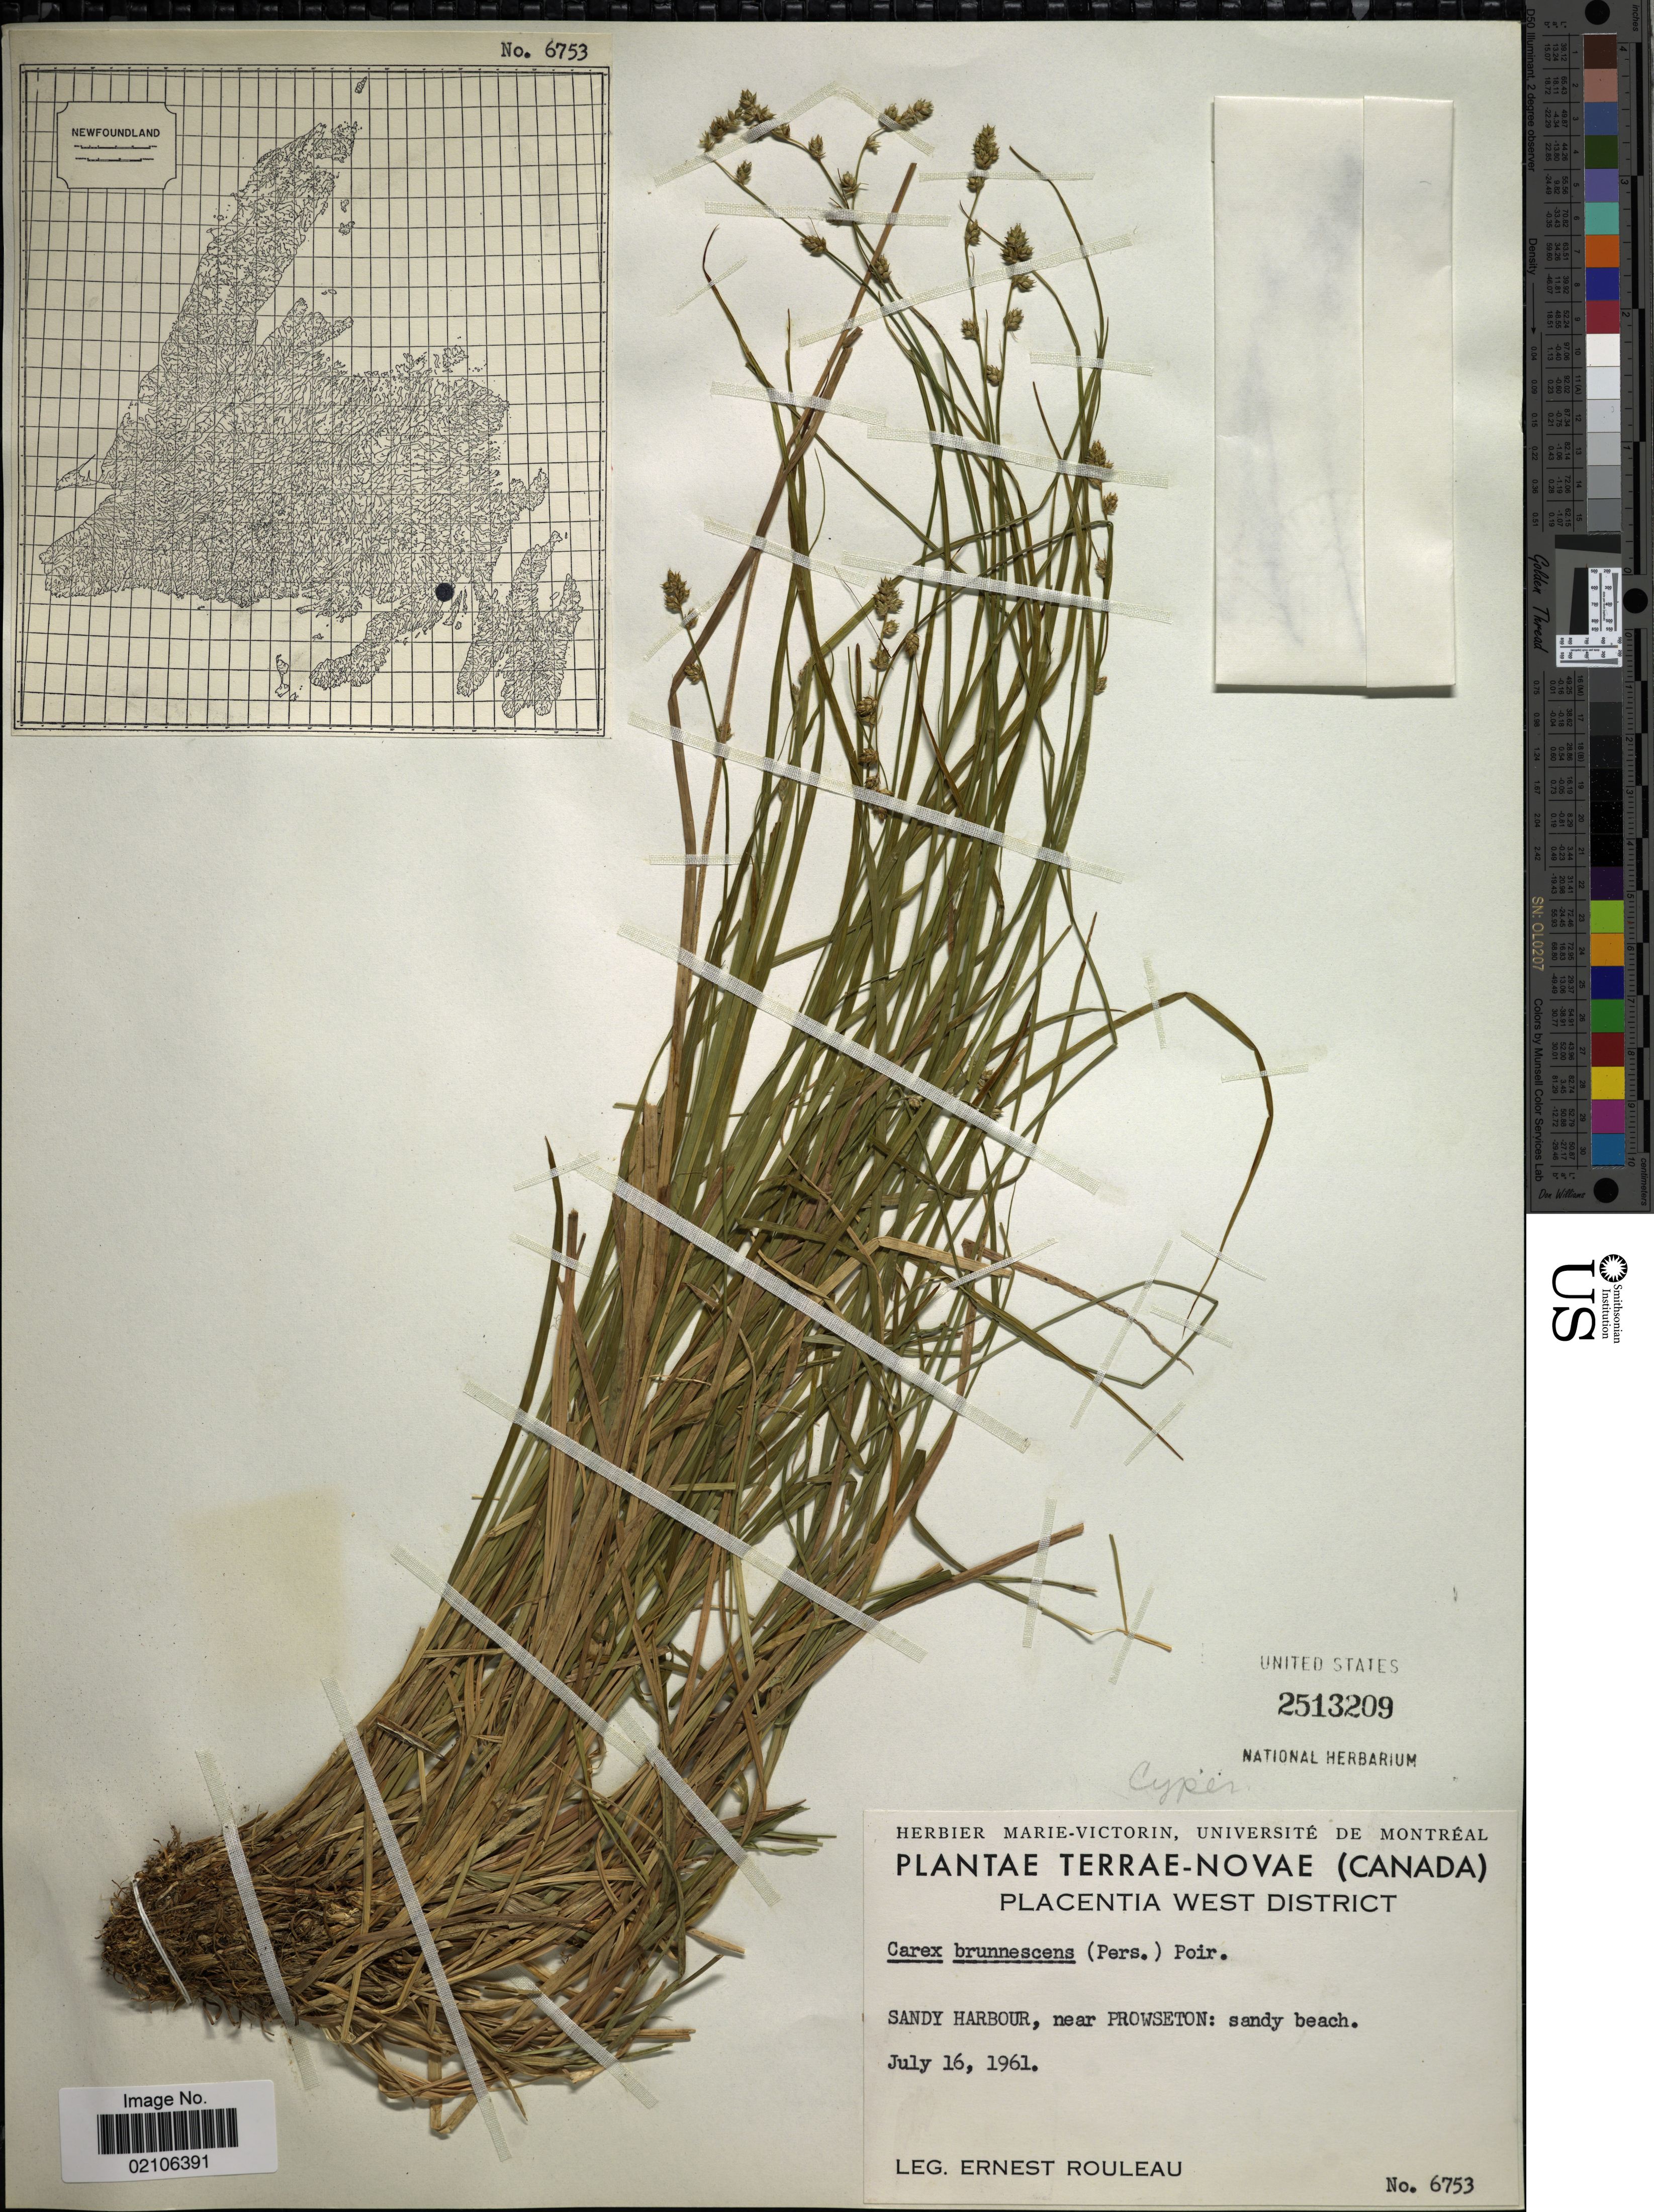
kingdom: Plantae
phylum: Tracheophyta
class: Liliopsida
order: Poales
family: Cyperaceae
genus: Carex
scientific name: Carex brunnescens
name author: (Pers.) Poir.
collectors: J. Rouleau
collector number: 6753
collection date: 1961-07-16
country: Canada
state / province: Newfoundland and Labrador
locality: Terrae-Novae, Placentia West District, Sandy Harbour, near Prowseton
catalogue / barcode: US 2513209